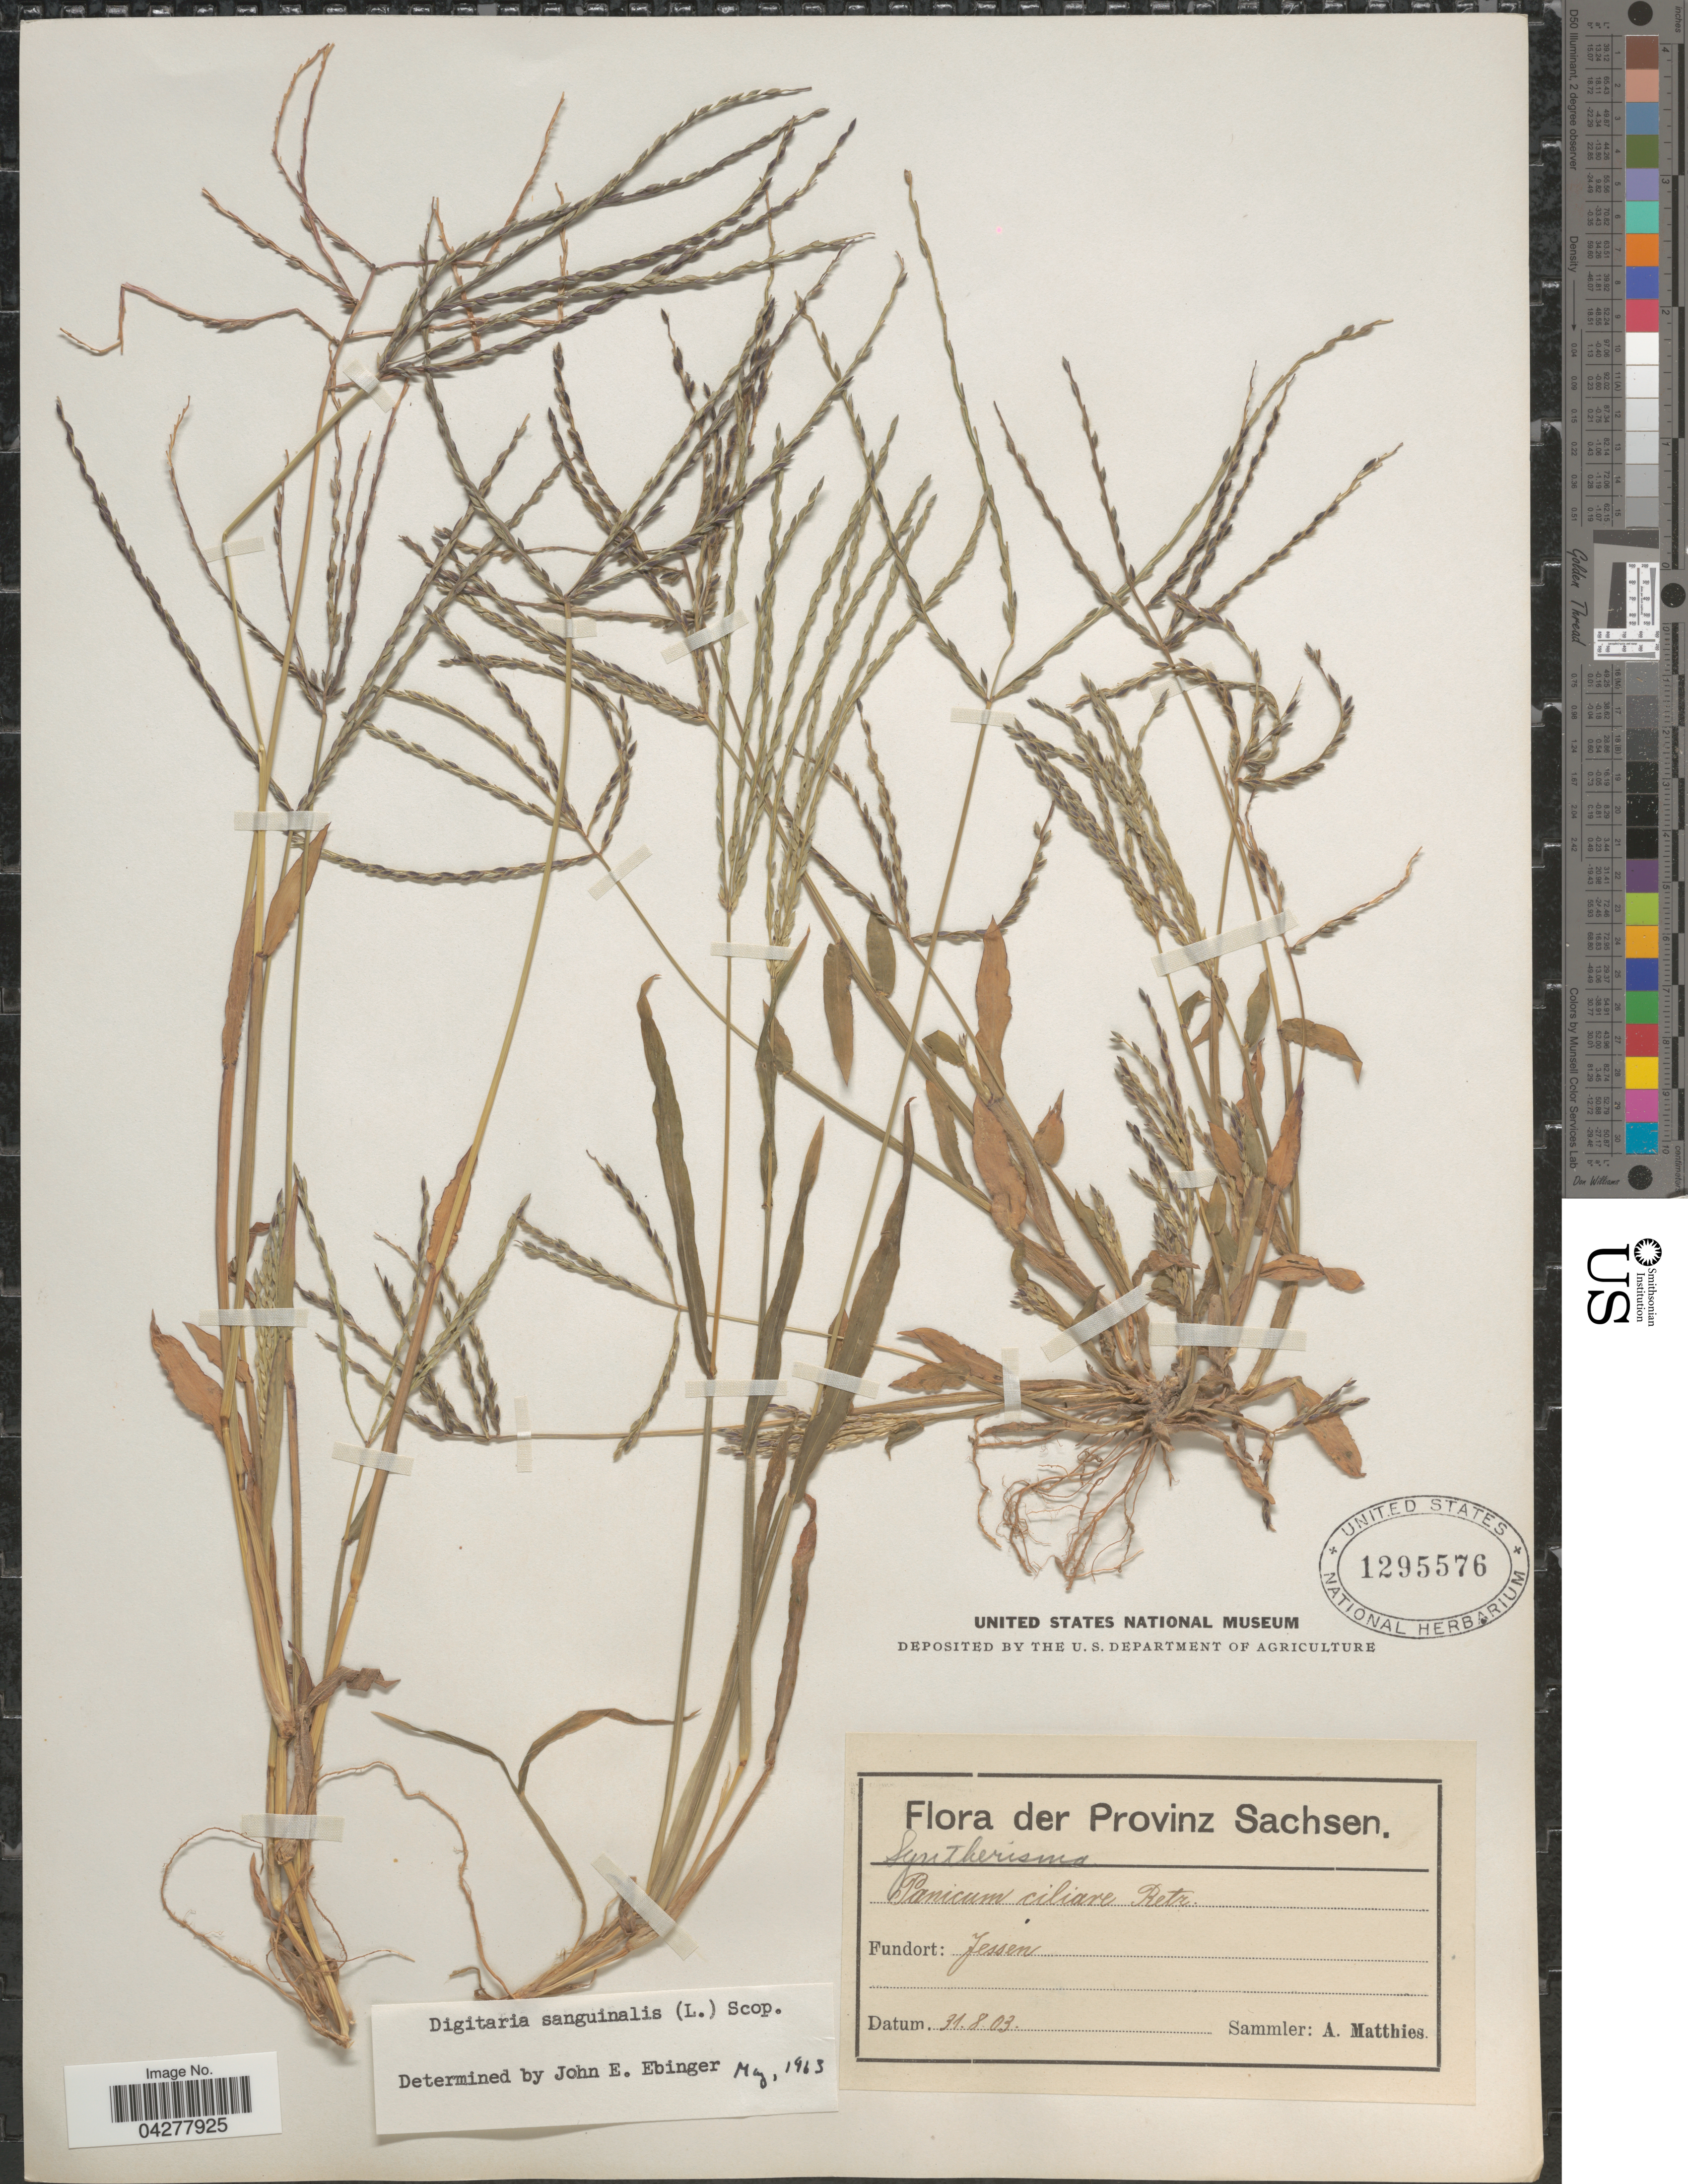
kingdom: Plantae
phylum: Tracheophyta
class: Liliopsida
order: Poales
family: Poaceae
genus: Digitaria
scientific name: Digitaria sanguinalis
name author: (L.) Scop.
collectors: A. Matthies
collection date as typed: Transcribed d/m/y: 31/8/3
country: Germany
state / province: Sachsen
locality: Jessen.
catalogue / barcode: US 1295576